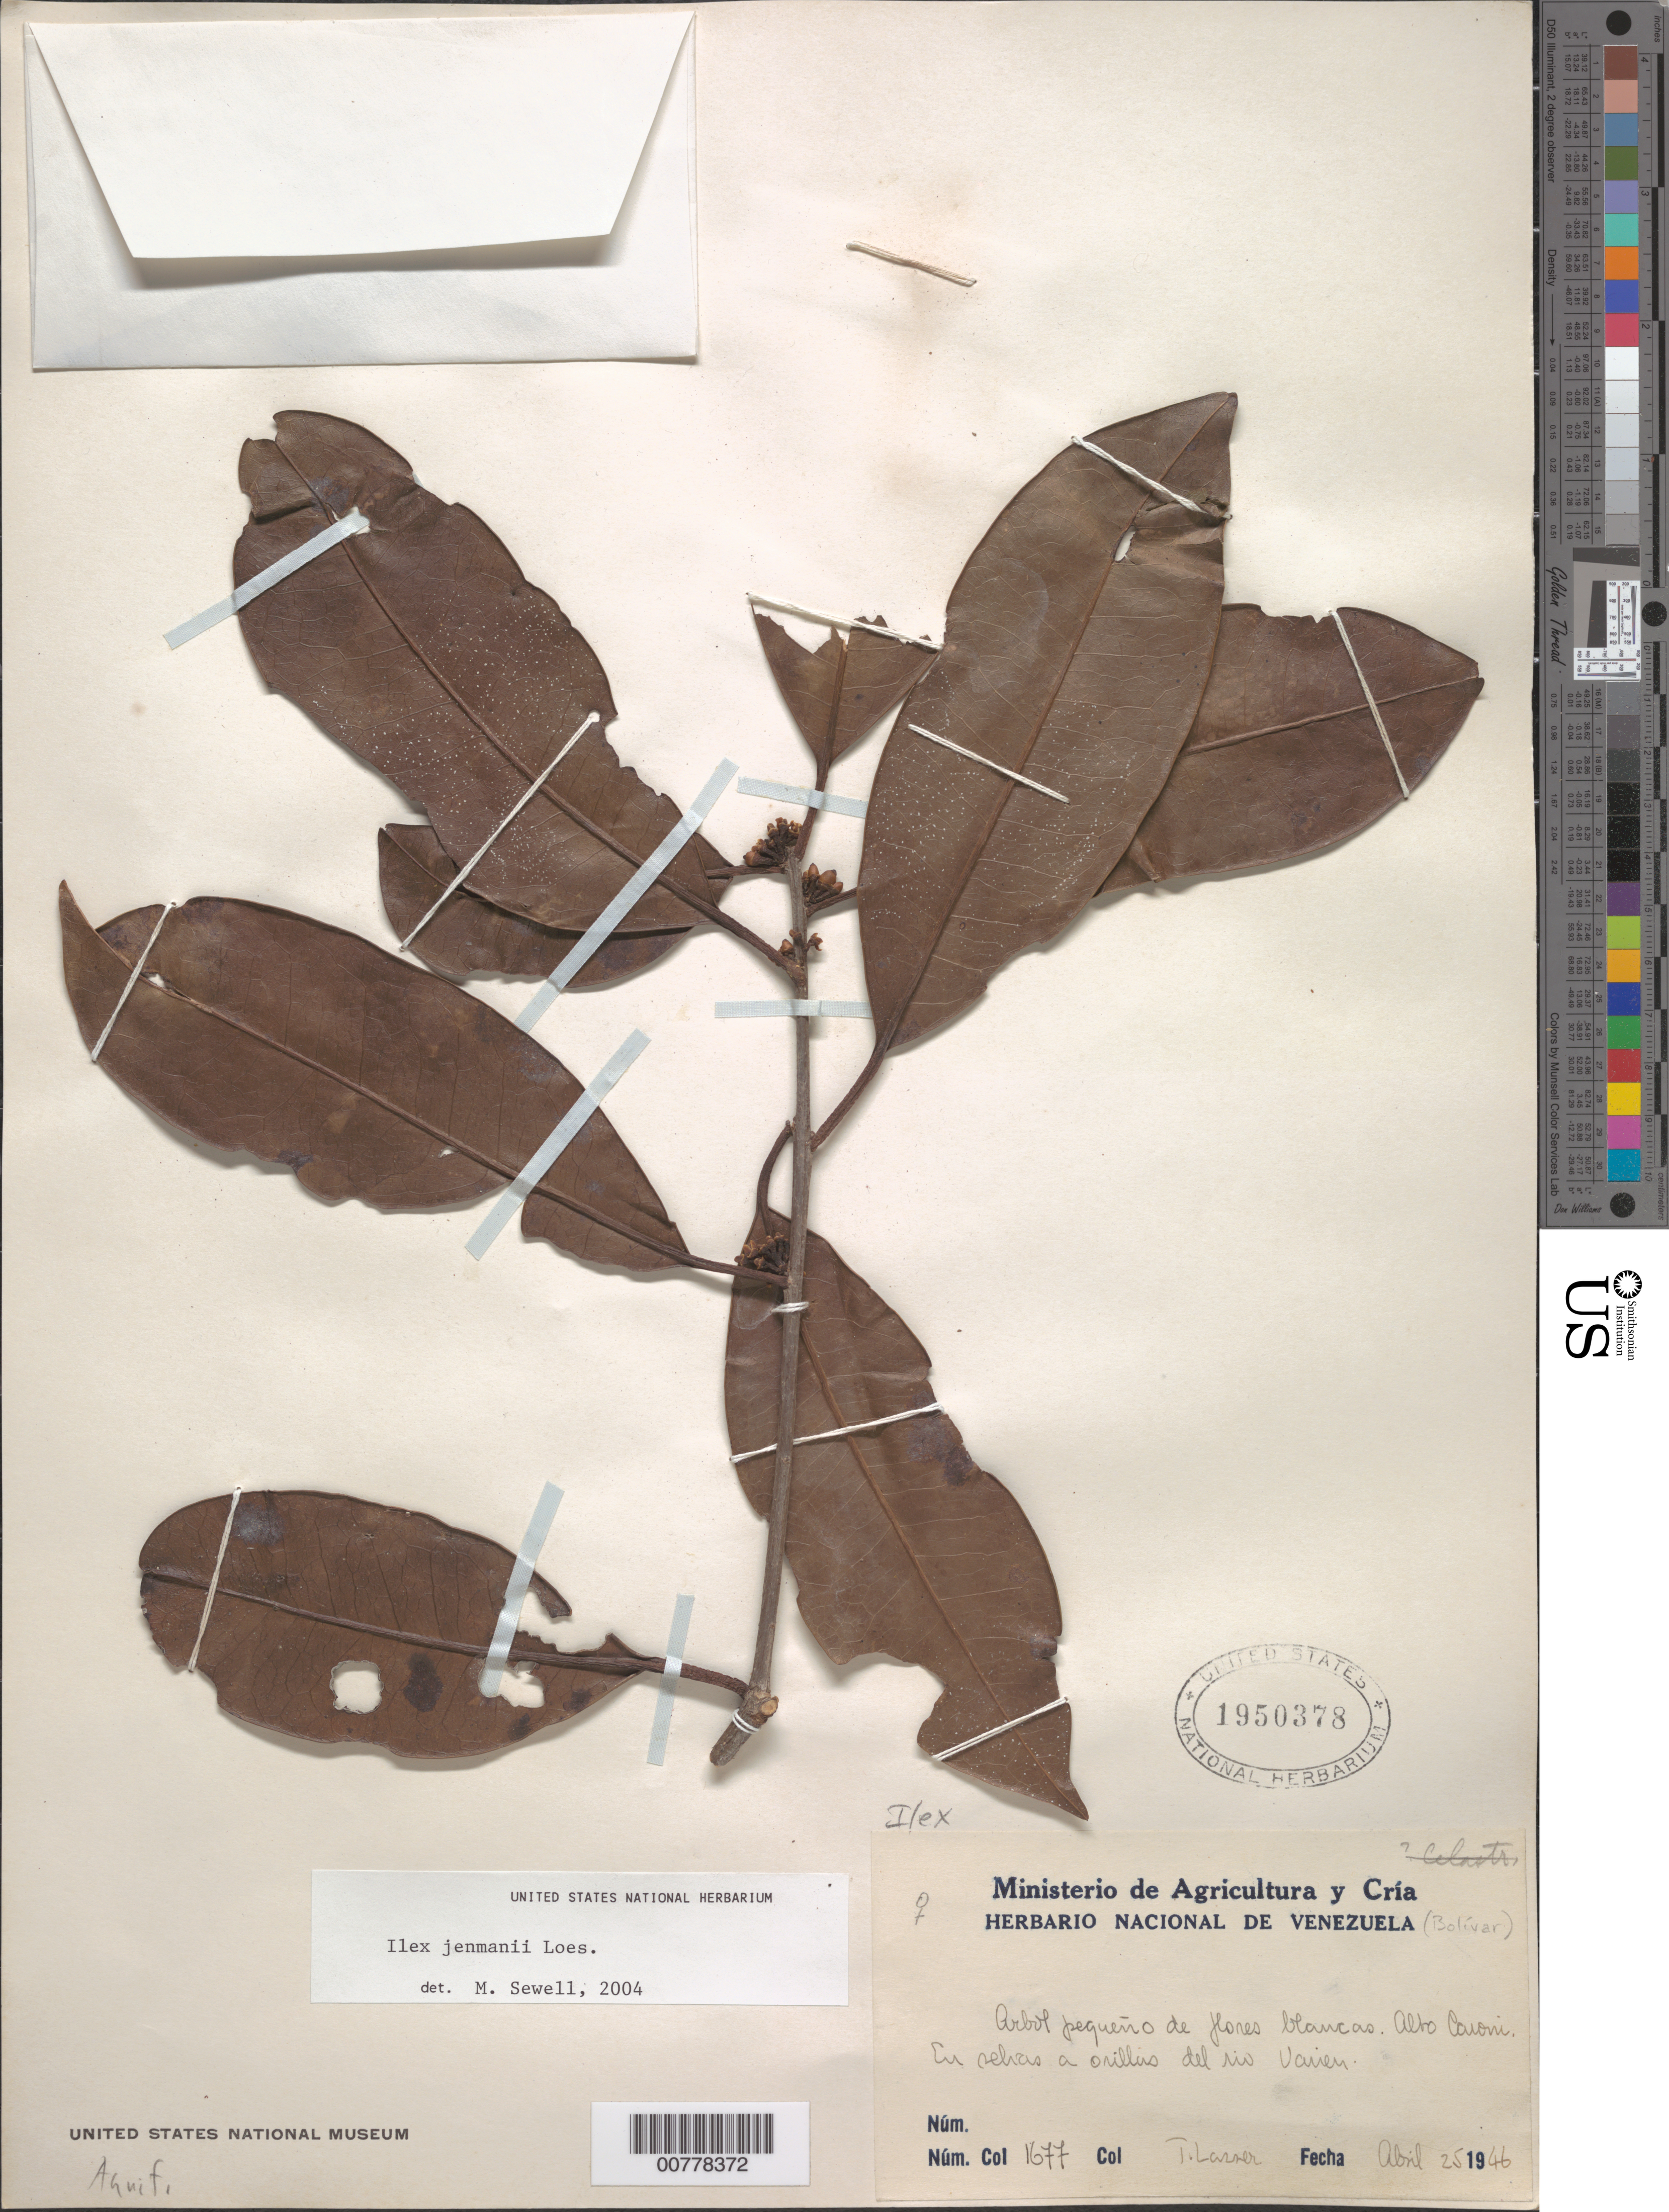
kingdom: Plantae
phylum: Tracheophyta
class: Magnoliopsida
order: Aquifoliales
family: Aquifoliaceae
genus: Ilex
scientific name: Ilex jenmanii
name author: Loes.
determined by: Sewell, M.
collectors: T. Lasser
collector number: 1677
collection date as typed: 25-Apr-46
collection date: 1946-04-25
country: Venezuela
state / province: Bolívar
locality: Alto Caroní, Río Uairén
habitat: Selvas a orillas del rio (in forest along edge of river)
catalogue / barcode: US 1950378